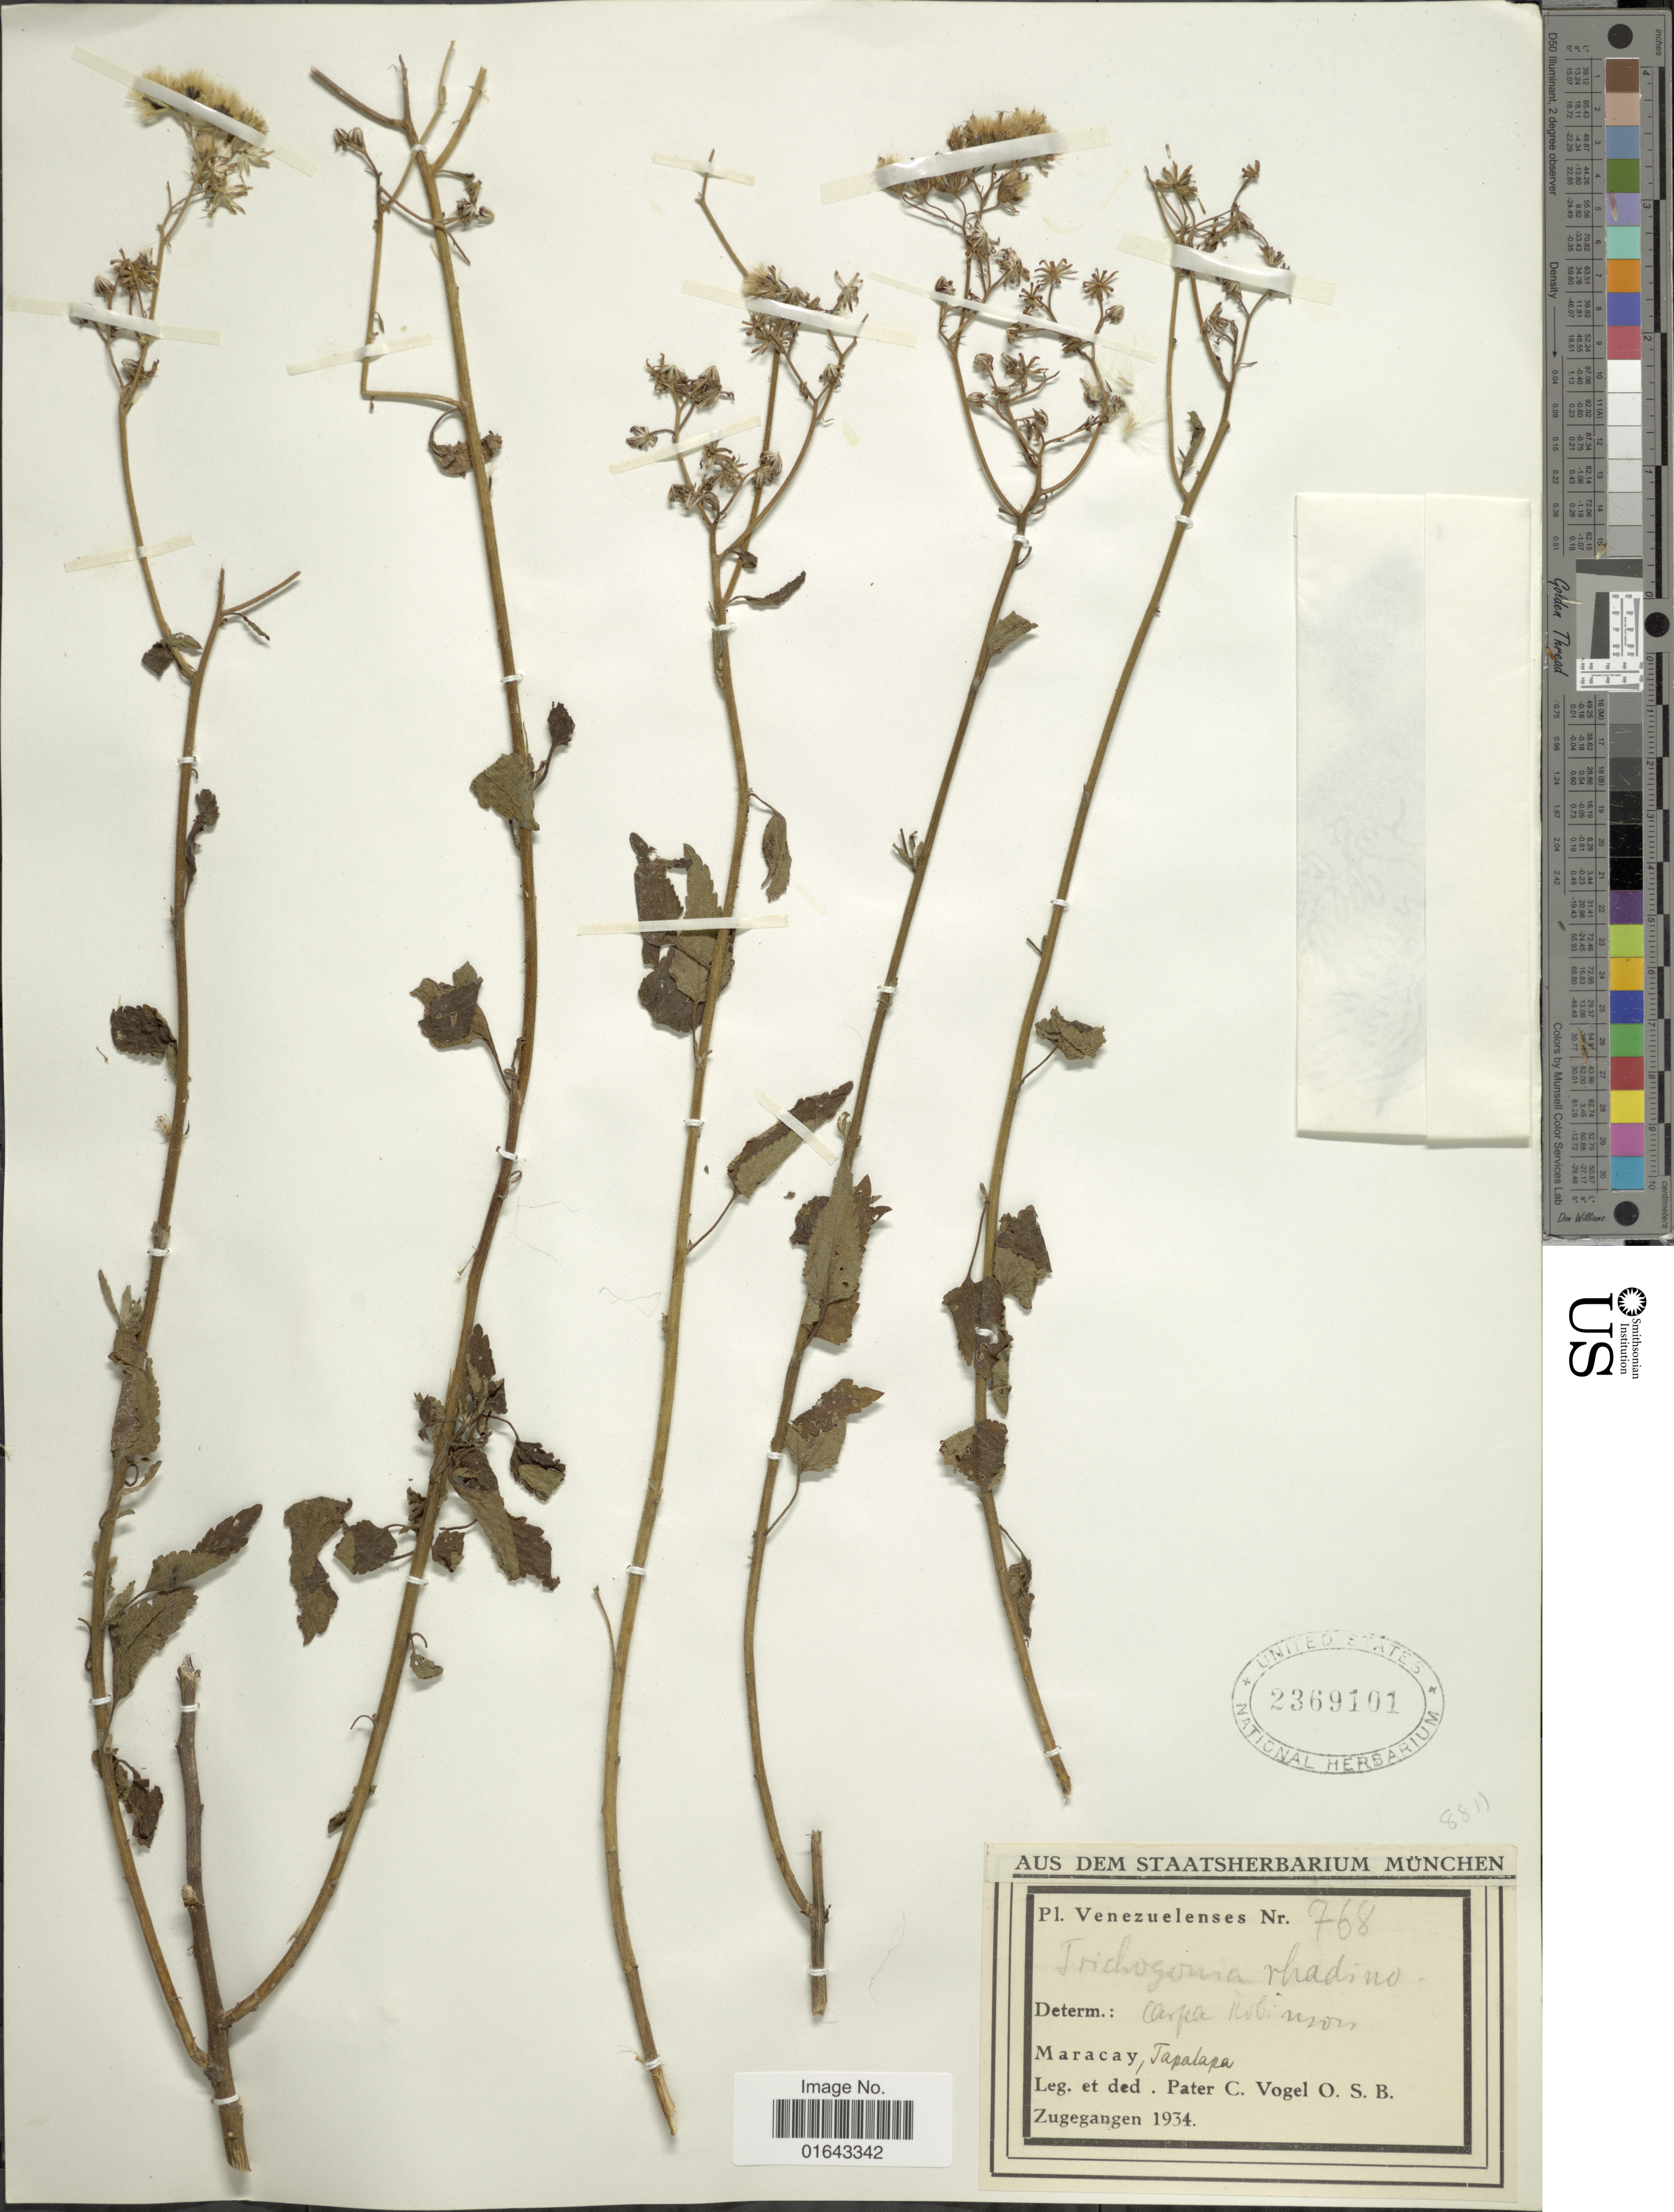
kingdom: Plantae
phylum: Tracheophyta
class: Magnoliopsida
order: Asterales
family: Asteraceae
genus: Trichogonia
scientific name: Trichogonia rhadinocarpa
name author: B.L. Rob.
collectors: P. C. Vogl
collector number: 768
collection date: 1934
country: Venezuela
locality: Maracay, Tapalapa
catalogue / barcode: US 2369101